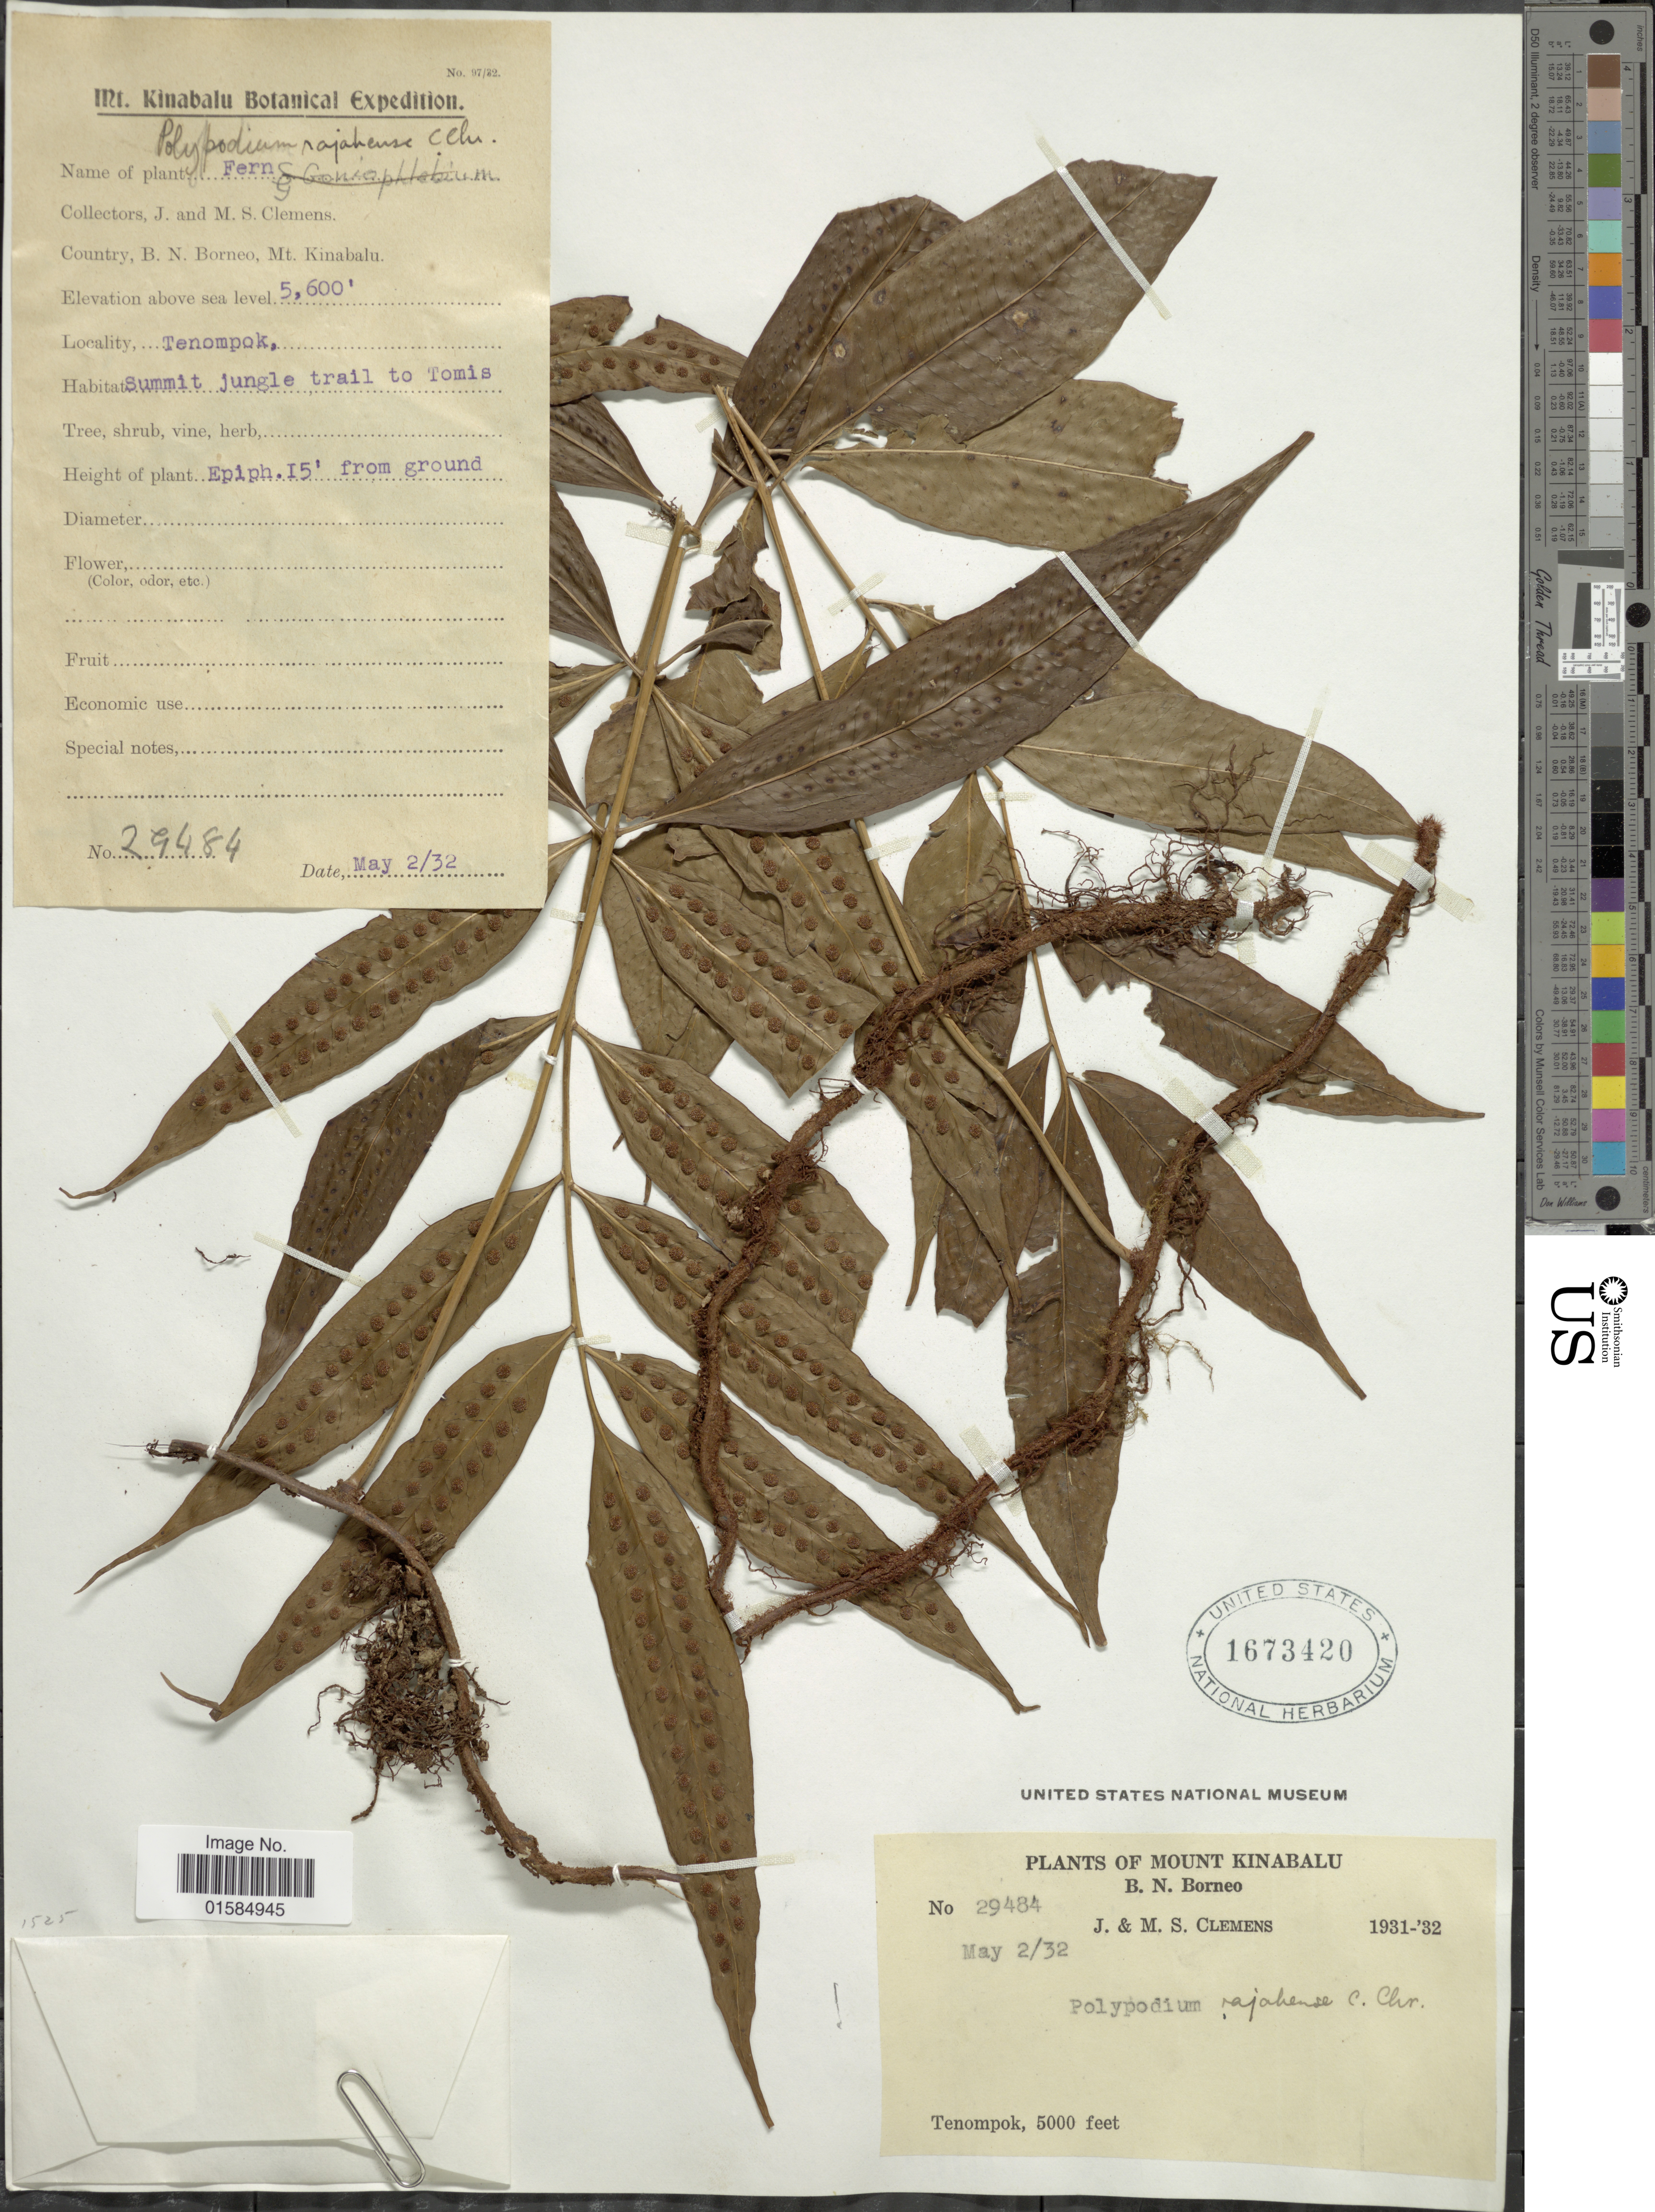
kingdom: Plantae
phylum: Tracheophyta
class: Polypodiopsida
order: Polypodiales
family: Polypodiaceae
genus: Goniophlebium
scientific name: Goniophlebium rajaense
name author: (C. Chr.) Parris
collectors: J. Clemens & M. S. Clemens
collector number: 29484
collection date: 1931-05-02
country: Malaysia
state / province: Sabah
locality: Mount Kinabalu, B. N. Borneo, Tenompok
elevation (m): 1524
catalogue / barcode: US 1673420